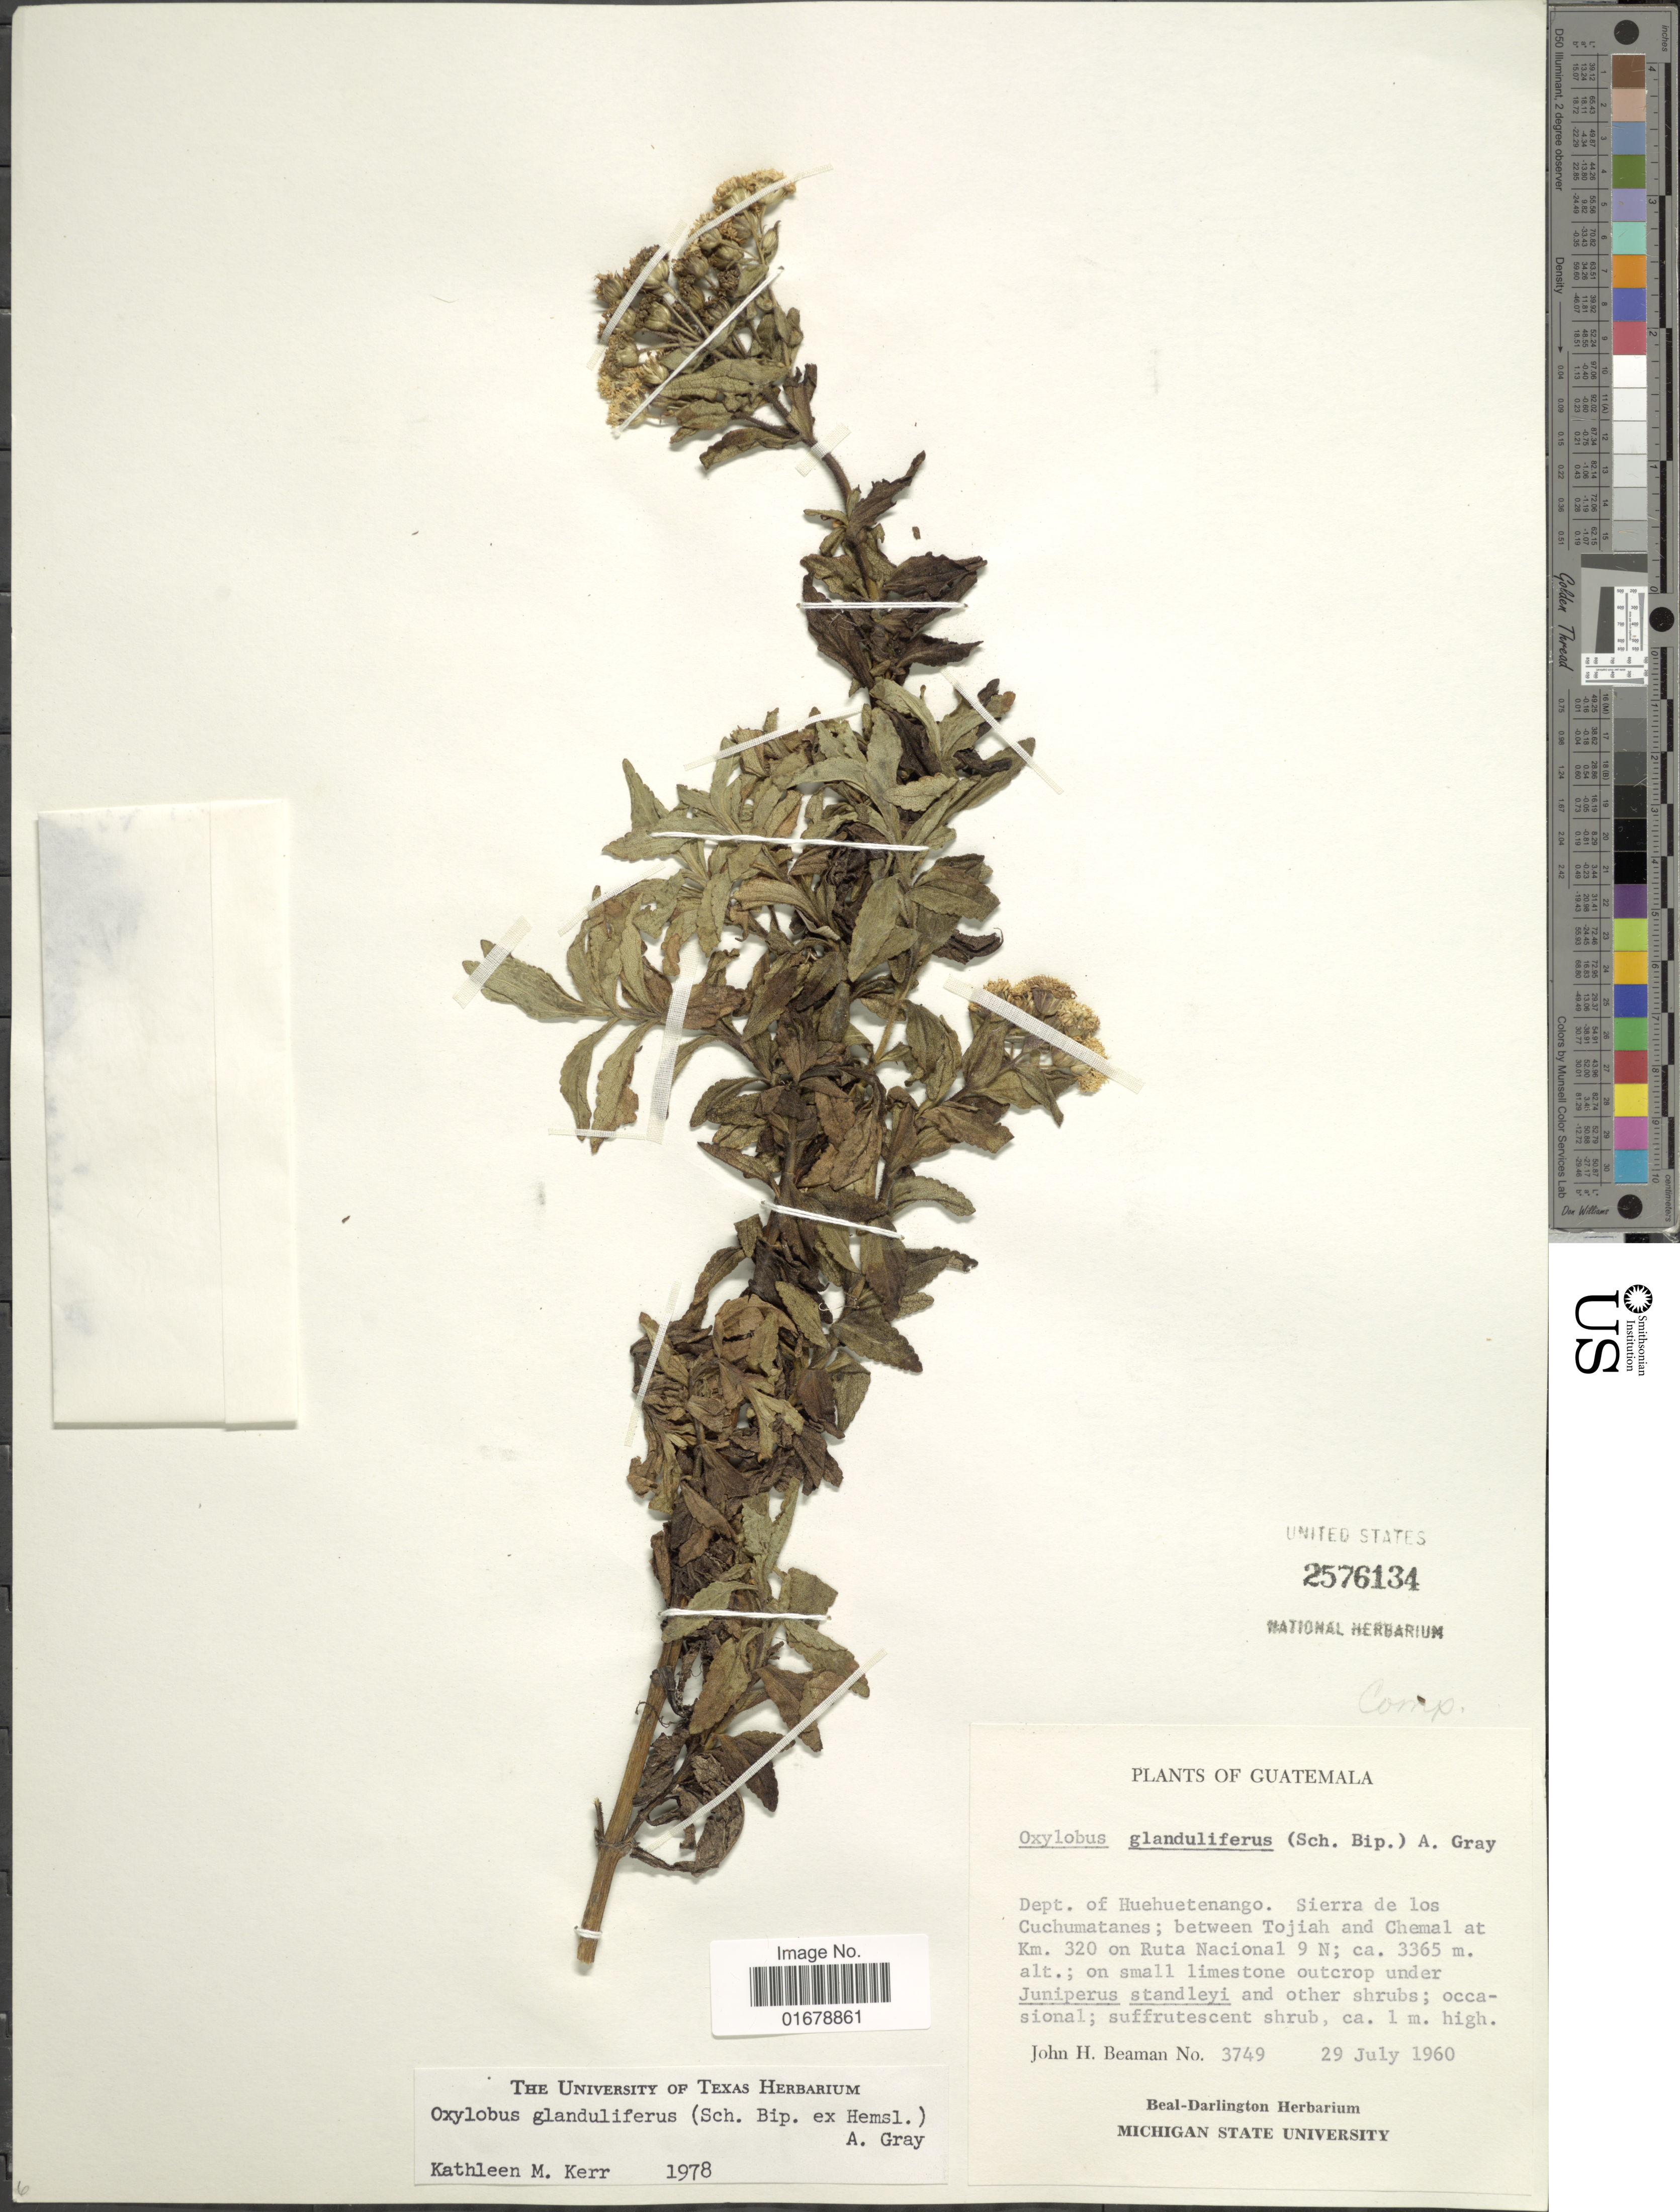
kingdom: Plantae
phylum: Tracheophyta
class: Magnoliopsida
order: Asterales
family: Asteraceae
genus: Oxylobus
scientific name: Oxylobus glanduliferus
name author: (Sch. Bip.) A. Gray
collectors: J. H. Beaman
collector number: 3749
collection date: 1960-07-29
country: Guatemala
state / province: Huehuetenango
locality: Guatemala. Dept. of Huehuetenango. Sierra de los Cuchumatanes; between Tojiah and Chemal at Km. 320 on Ruta Nacional 9 N;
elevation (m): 3365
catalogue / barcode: US 2576134